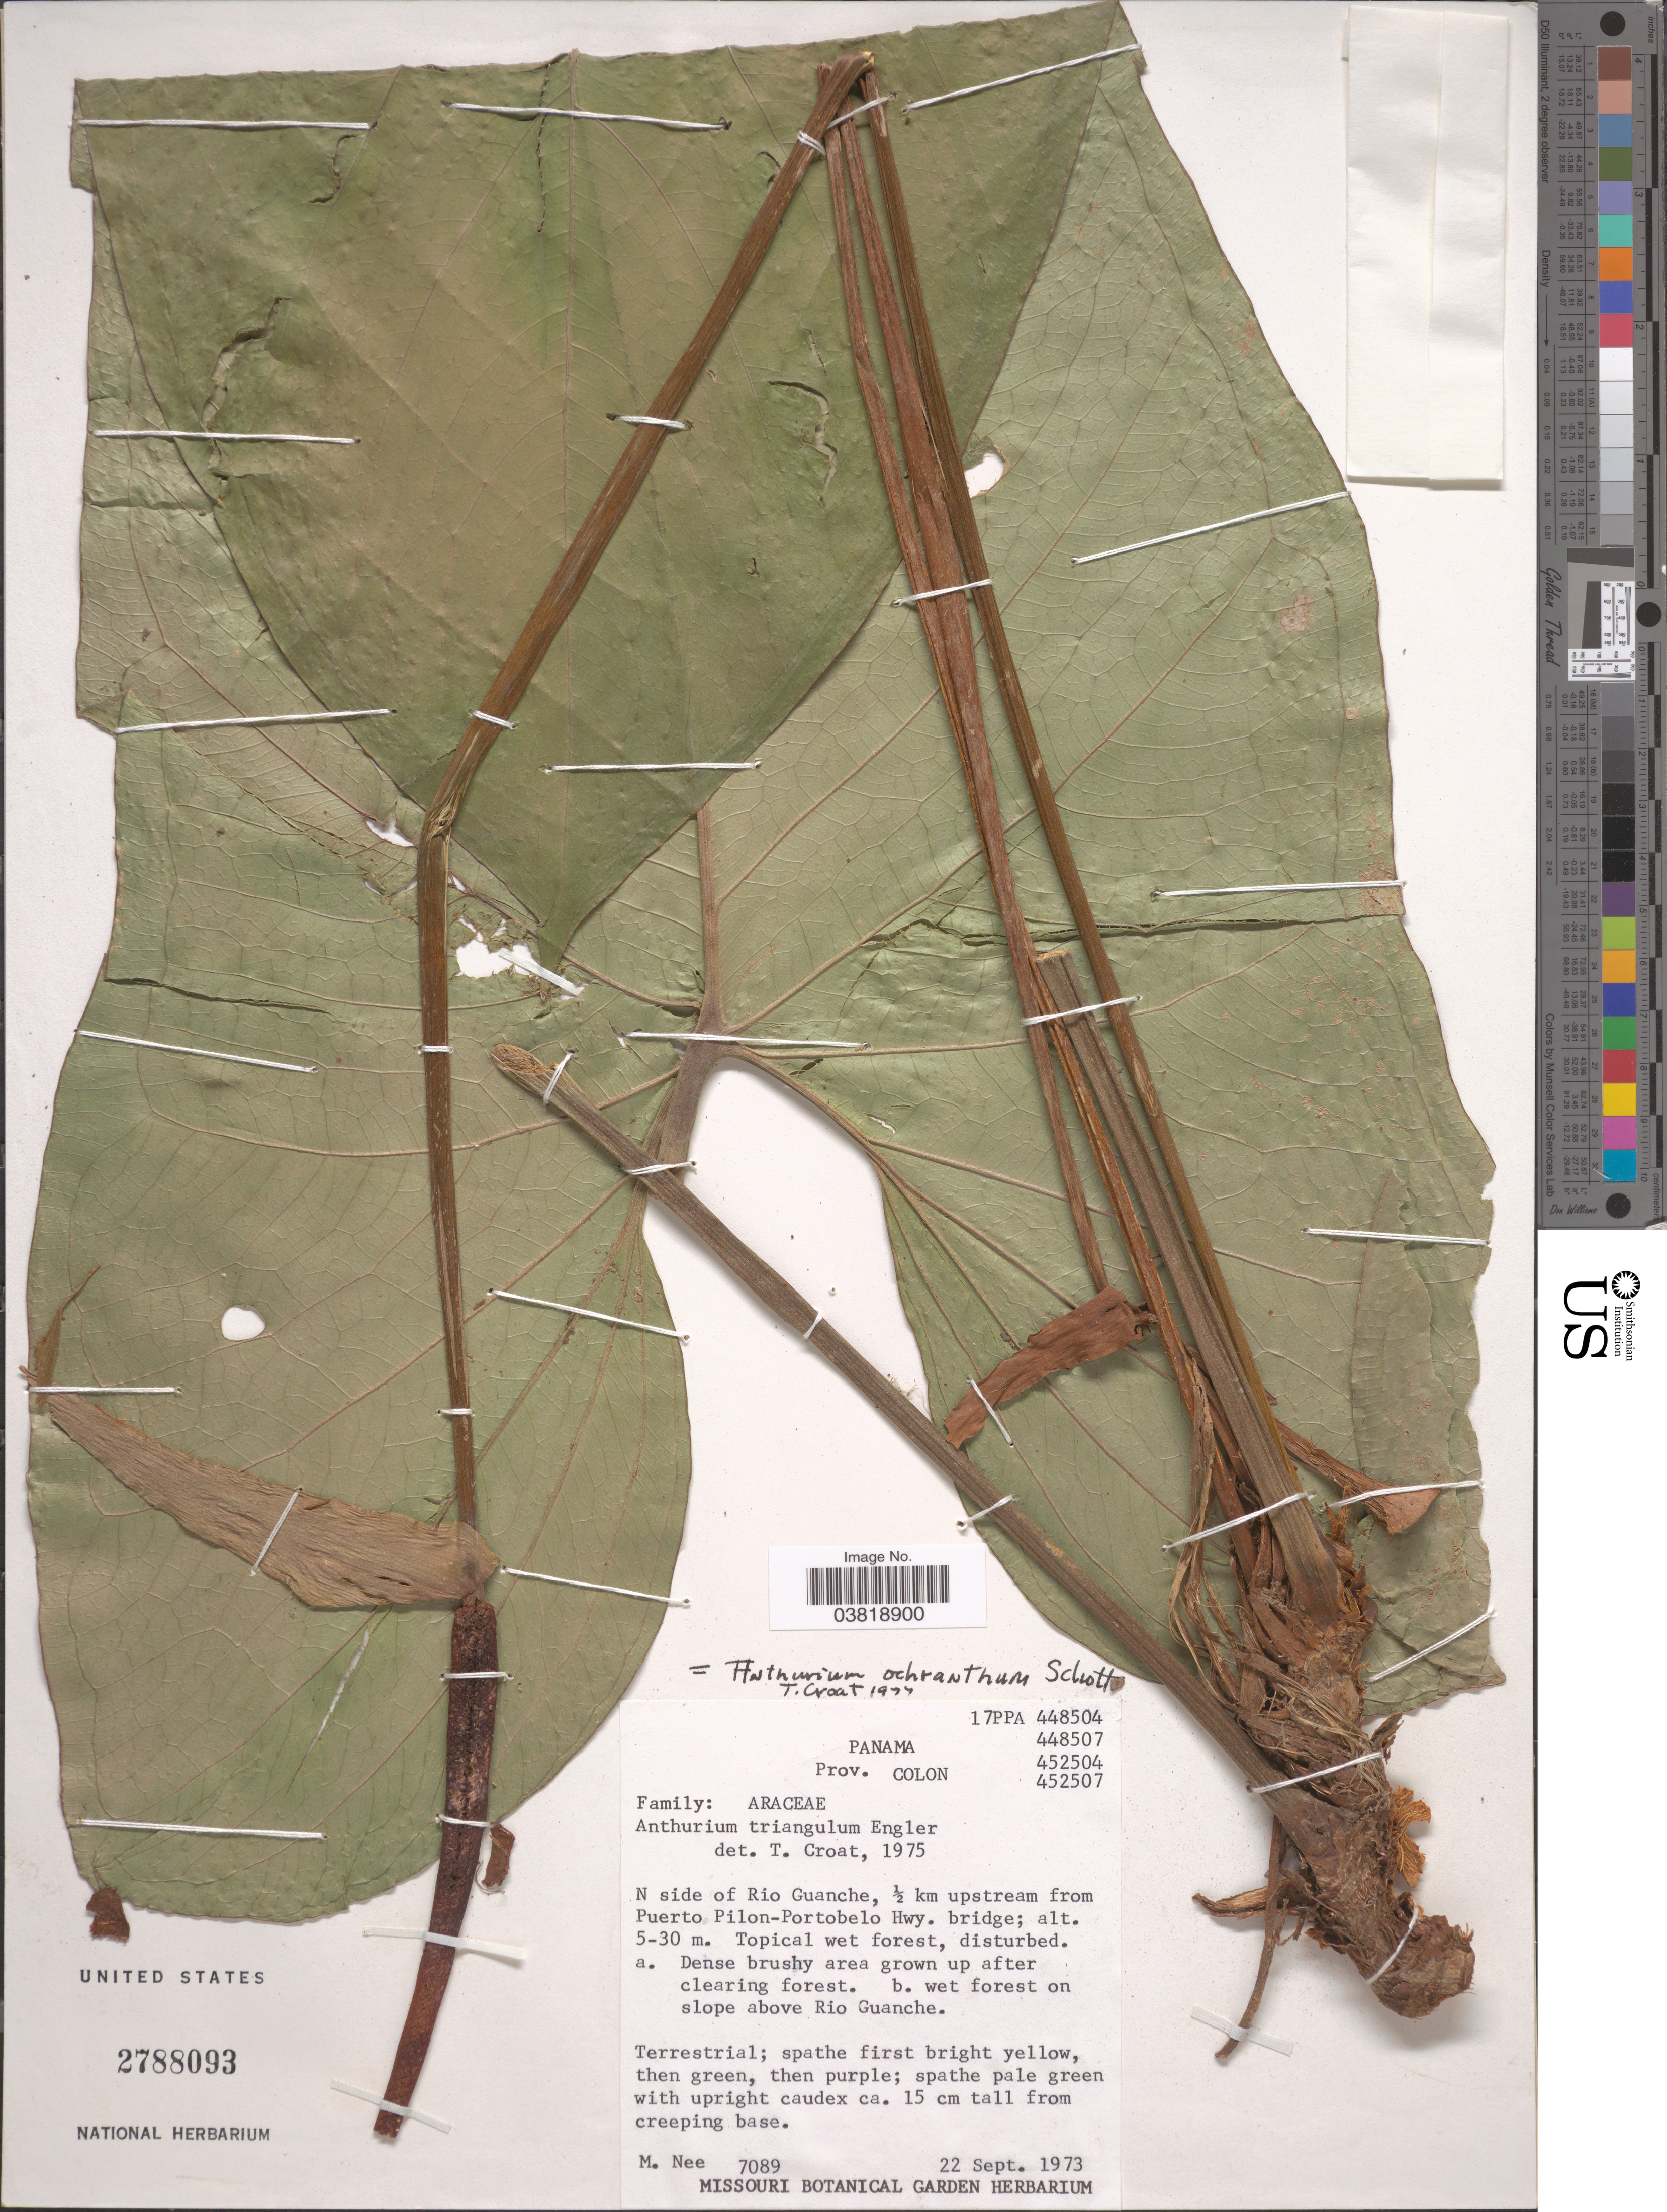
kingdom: Plantae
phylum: Tracheophyta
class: Liliopsida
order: Alismatales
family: Araceae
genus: Anthurium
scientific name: Anthurium ochranthum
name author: K. Koch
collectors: M. Nee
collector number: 7089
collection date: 1973-09-22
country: Panama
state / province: Colón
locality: N side of Rio Guanche, ½ km upstream from Puerto Pilon-Portobelo Hwy. bridge.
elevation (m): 5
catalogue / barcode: US 2788093